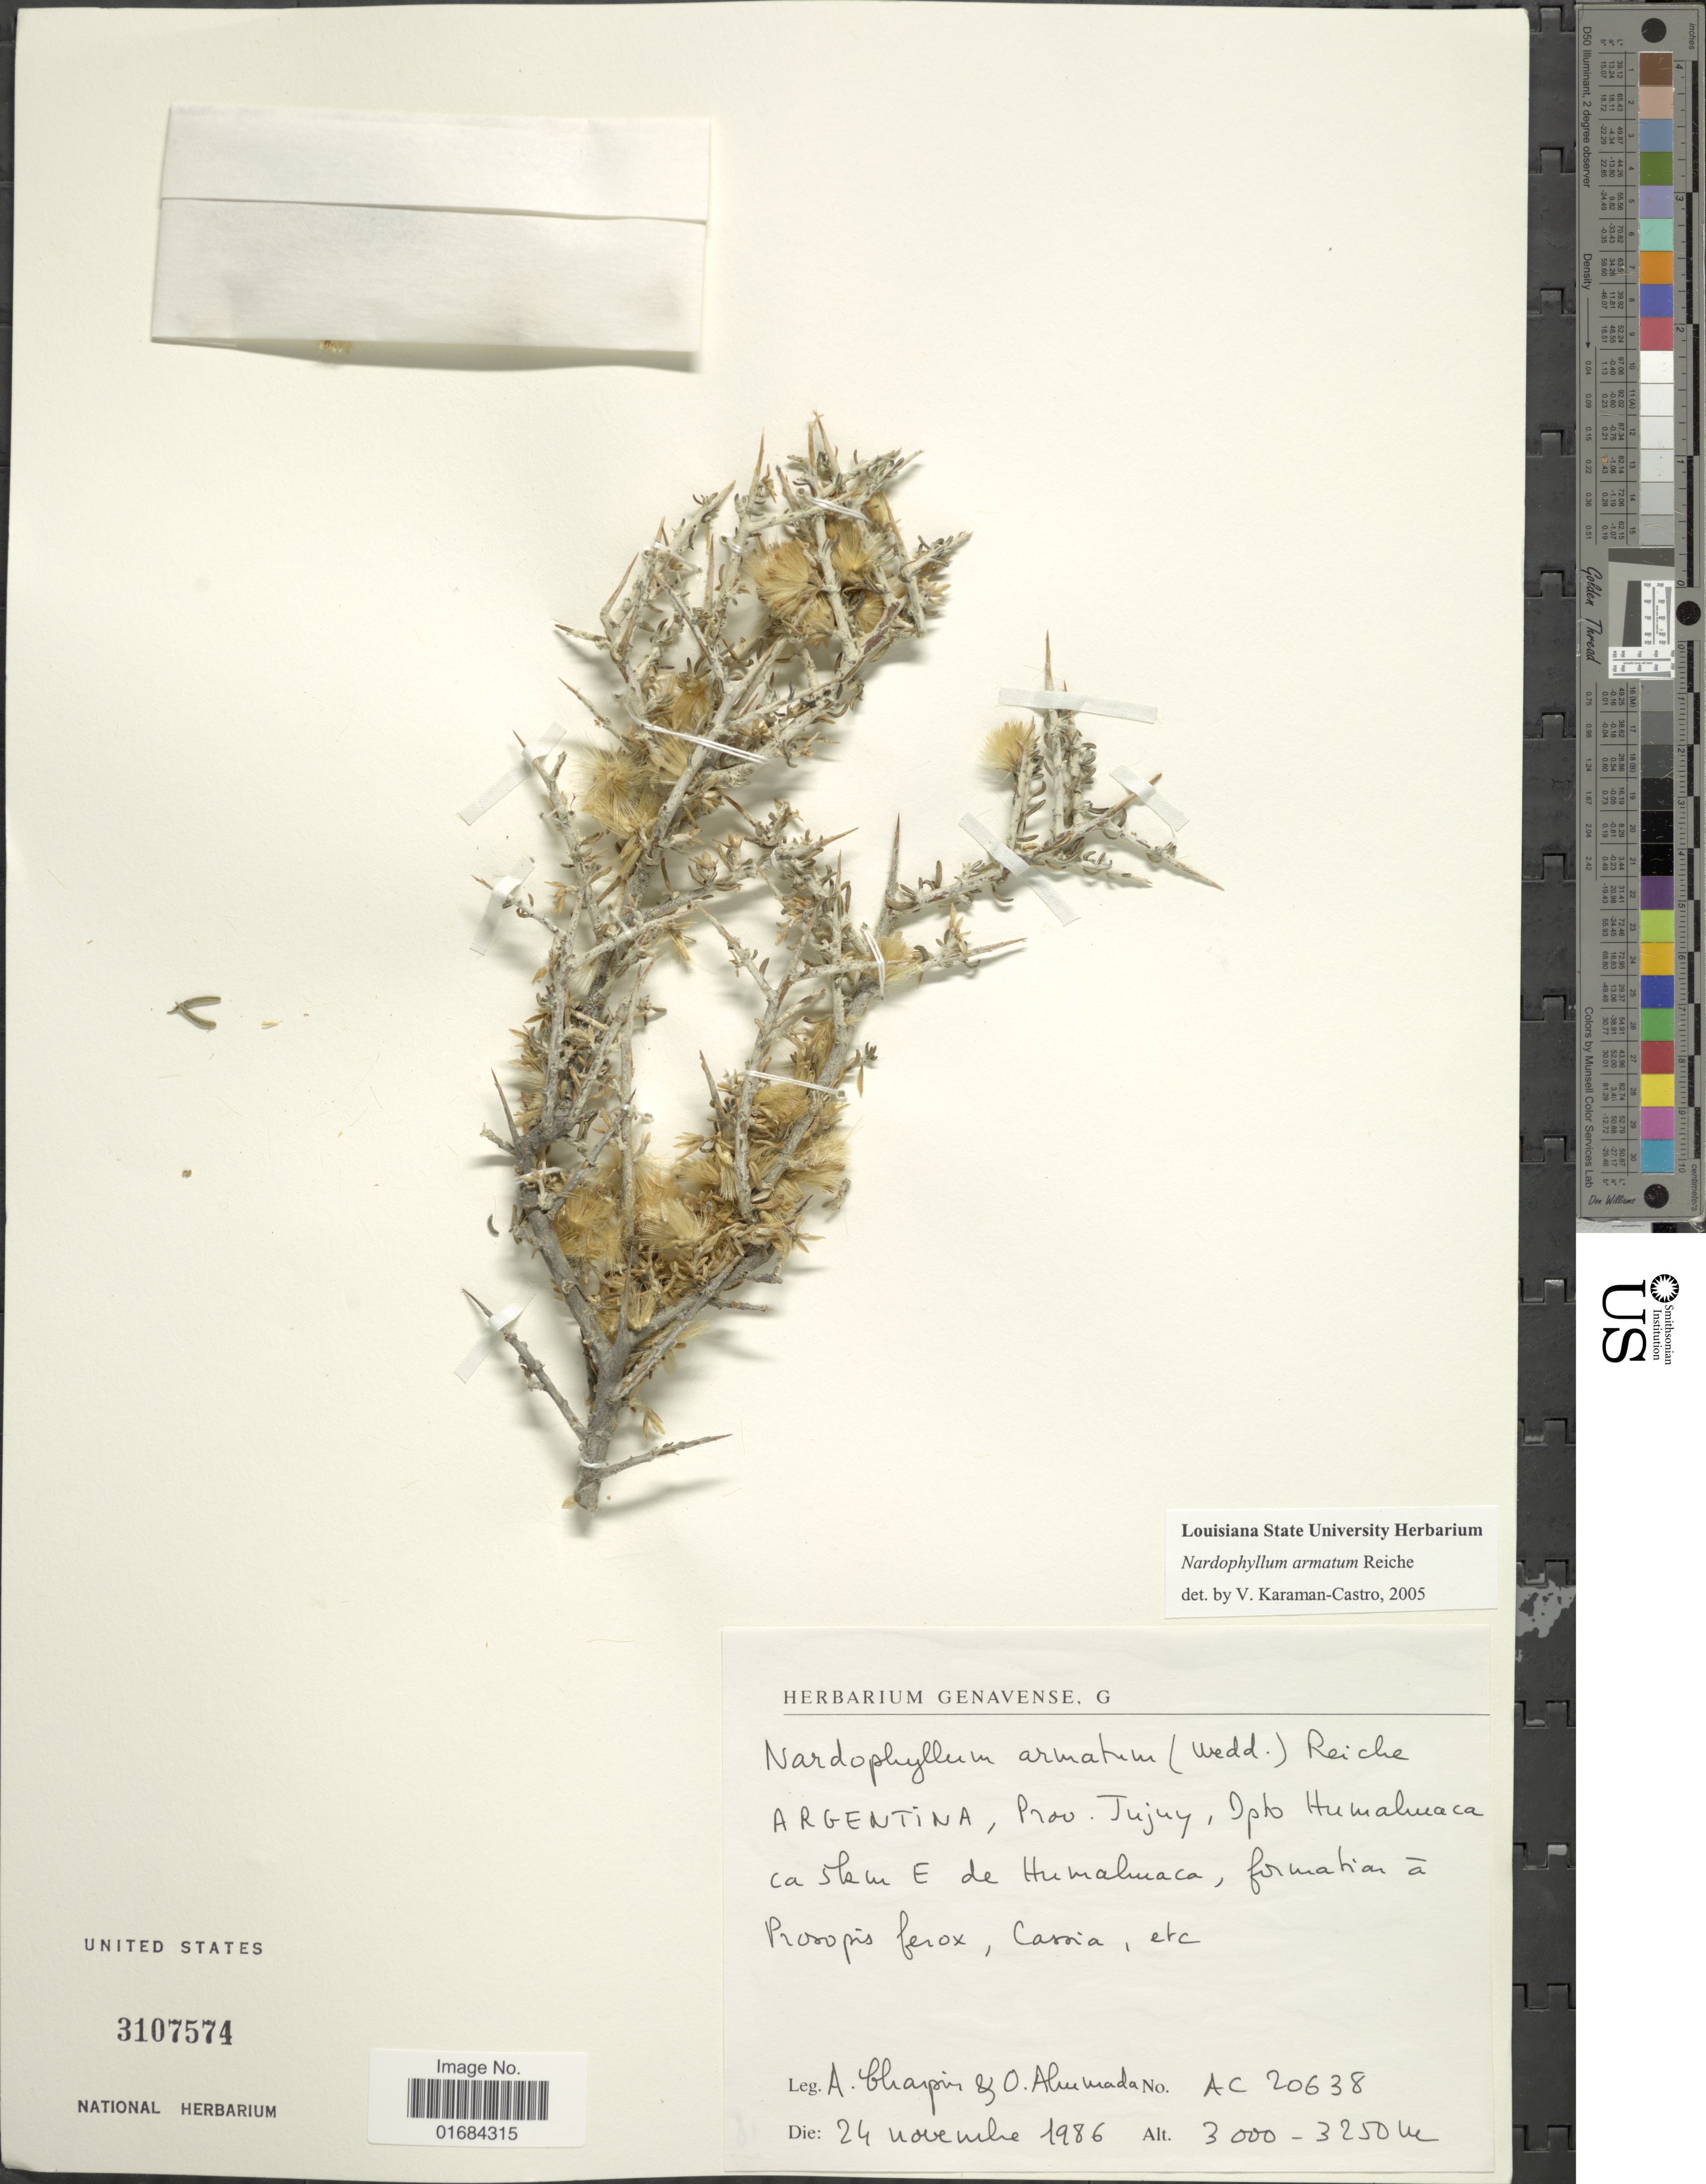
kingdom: Plantae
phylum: Tracheophyta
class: Magnoliopsida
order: Asterales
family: Asteraceae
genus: Ocyroe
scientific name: Ocyroe armata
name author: (Wedd.) Bonif.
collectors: A. Charpin & O. Ahumada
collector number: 20638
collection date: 1986-11-24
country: Argentina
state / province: Jujuy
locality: Prov. Jujuy, Dpto. Humahuaca, ca 5 km E de Humahuaca.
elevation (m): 3000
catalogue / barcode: US 3107574